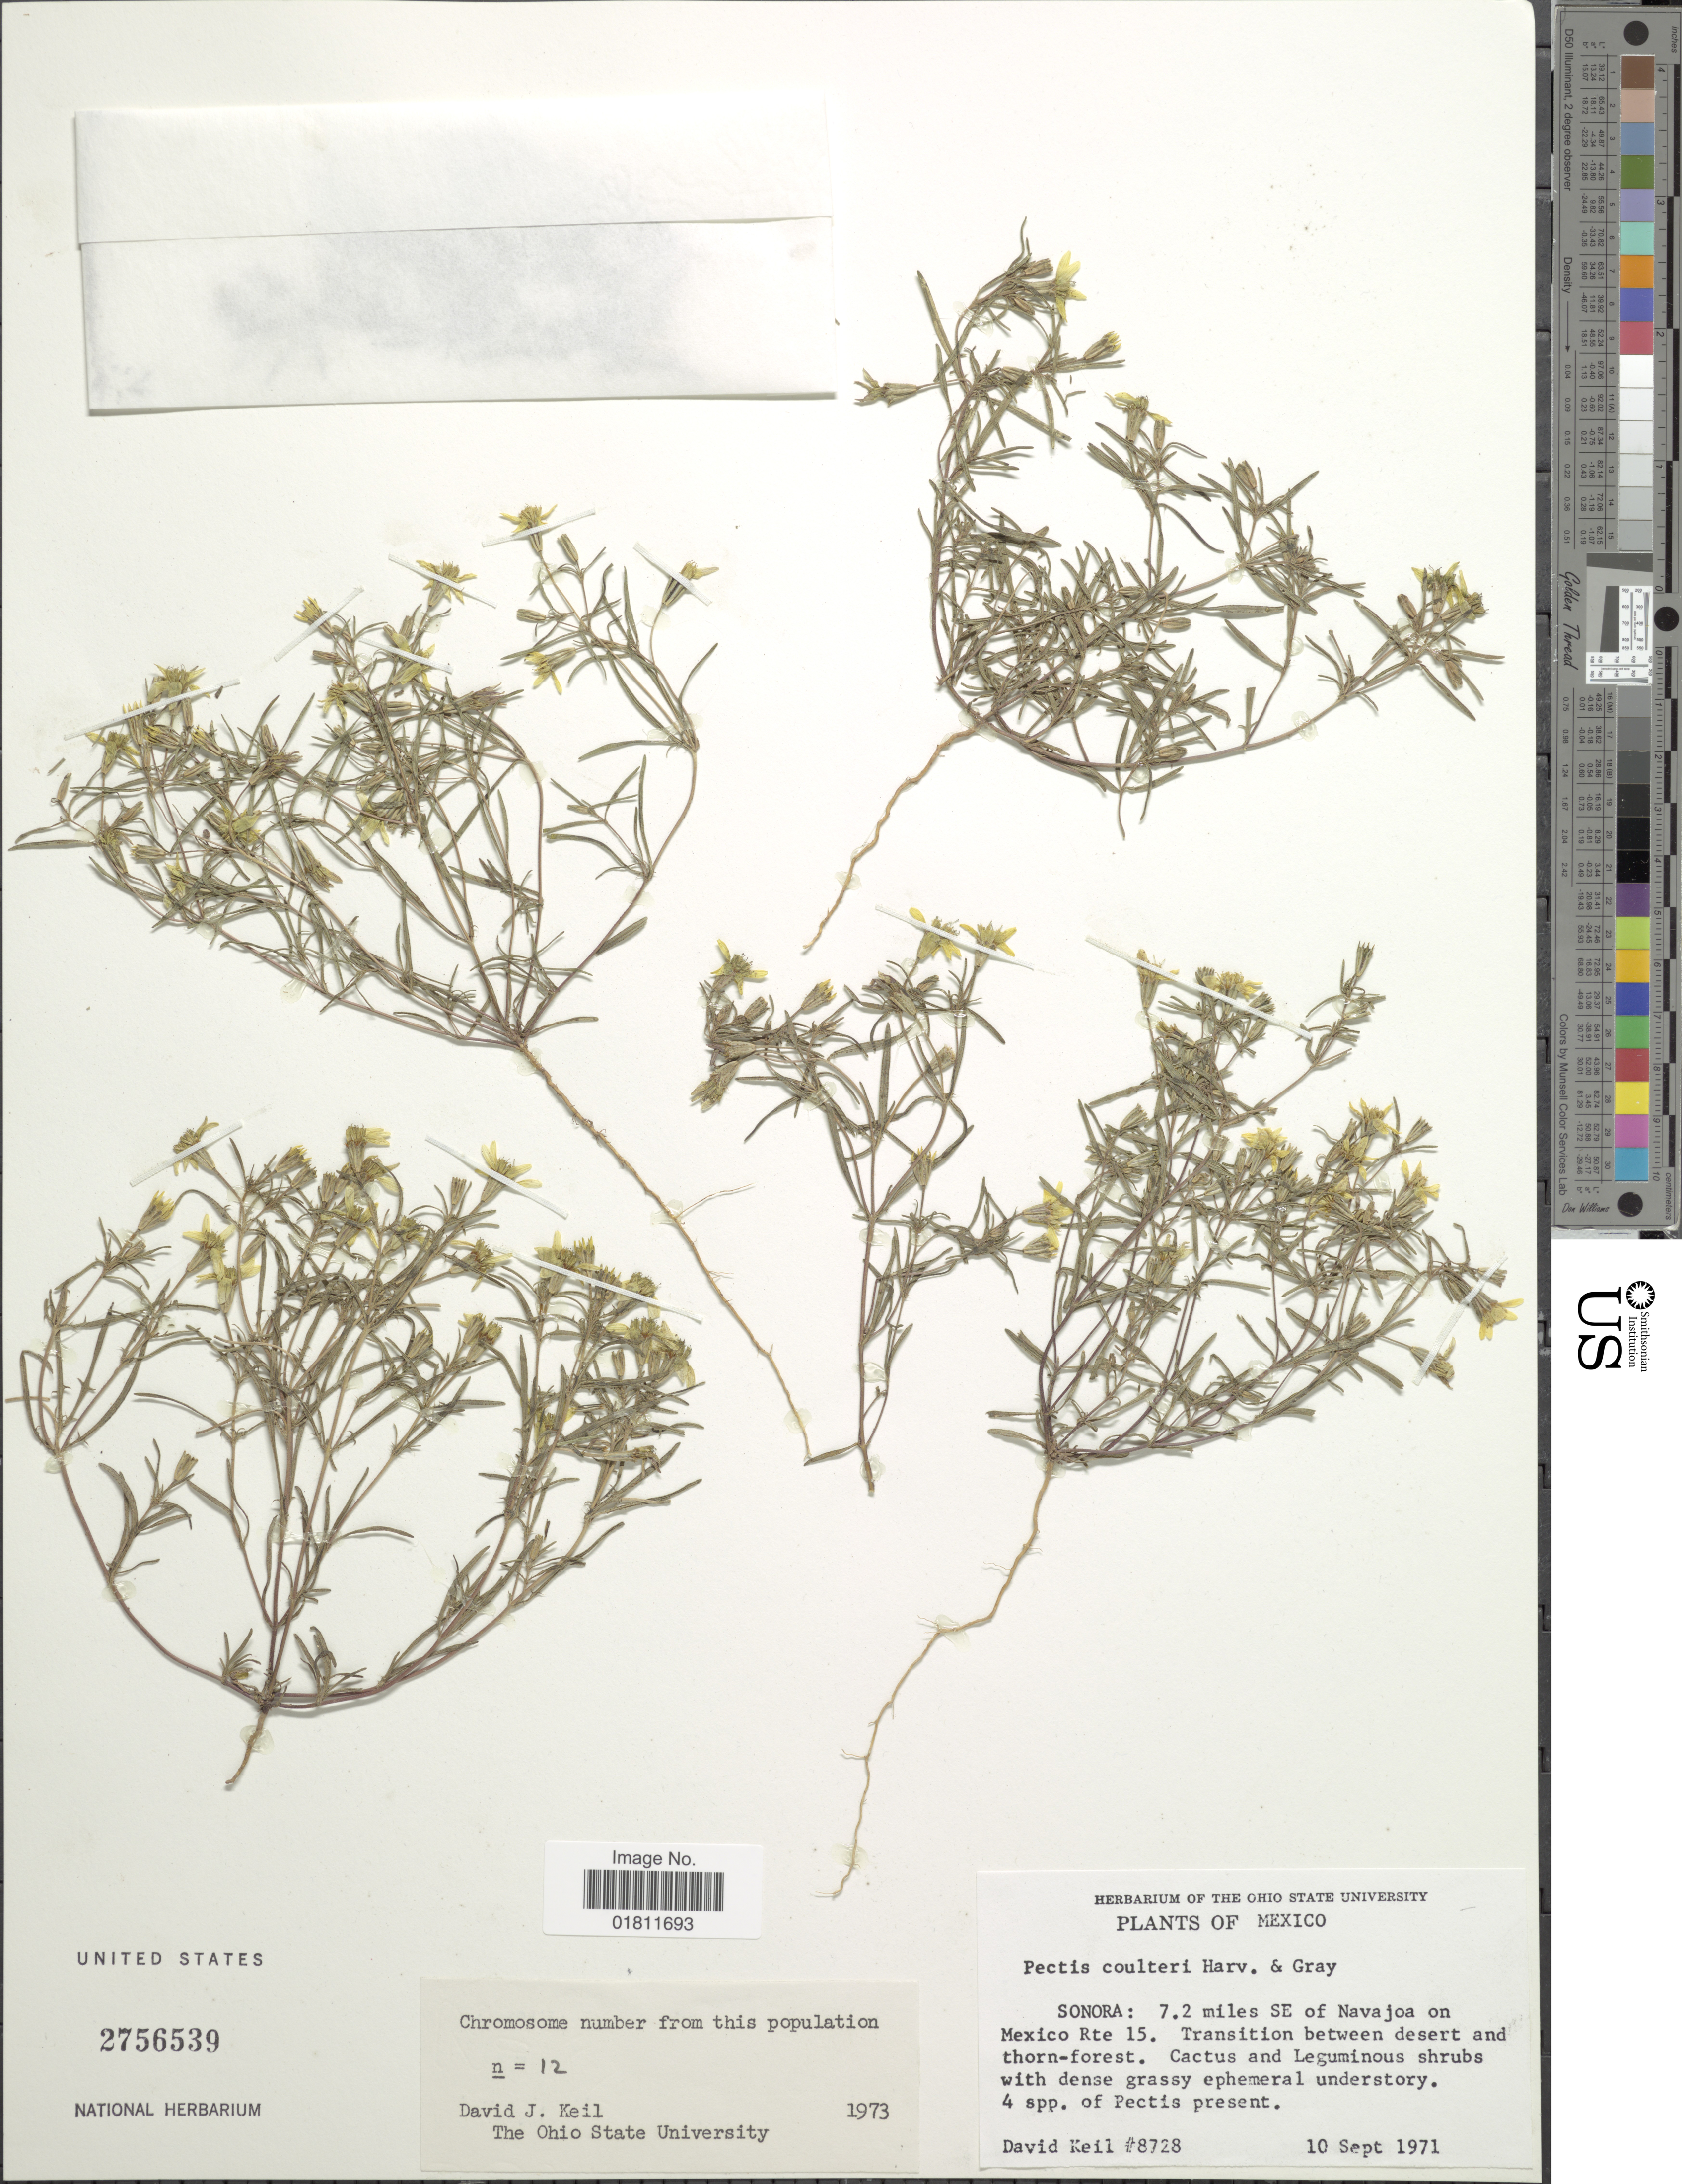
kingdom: Plantae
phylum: Tracheophyta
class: Magnoliopsida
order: Asterales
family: Asteraceae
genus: Pectis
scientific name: Pectis coulteri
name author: Harv. & A. Gray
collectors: D. J. Keil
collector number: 8728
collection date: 1971-09-10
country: Mexico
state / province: Sonora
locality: Sonora: 7.2 miles SE of Navajoe on Mexico Rte 15. Transition between desert and thorn-desert.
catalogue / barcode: US 2756539